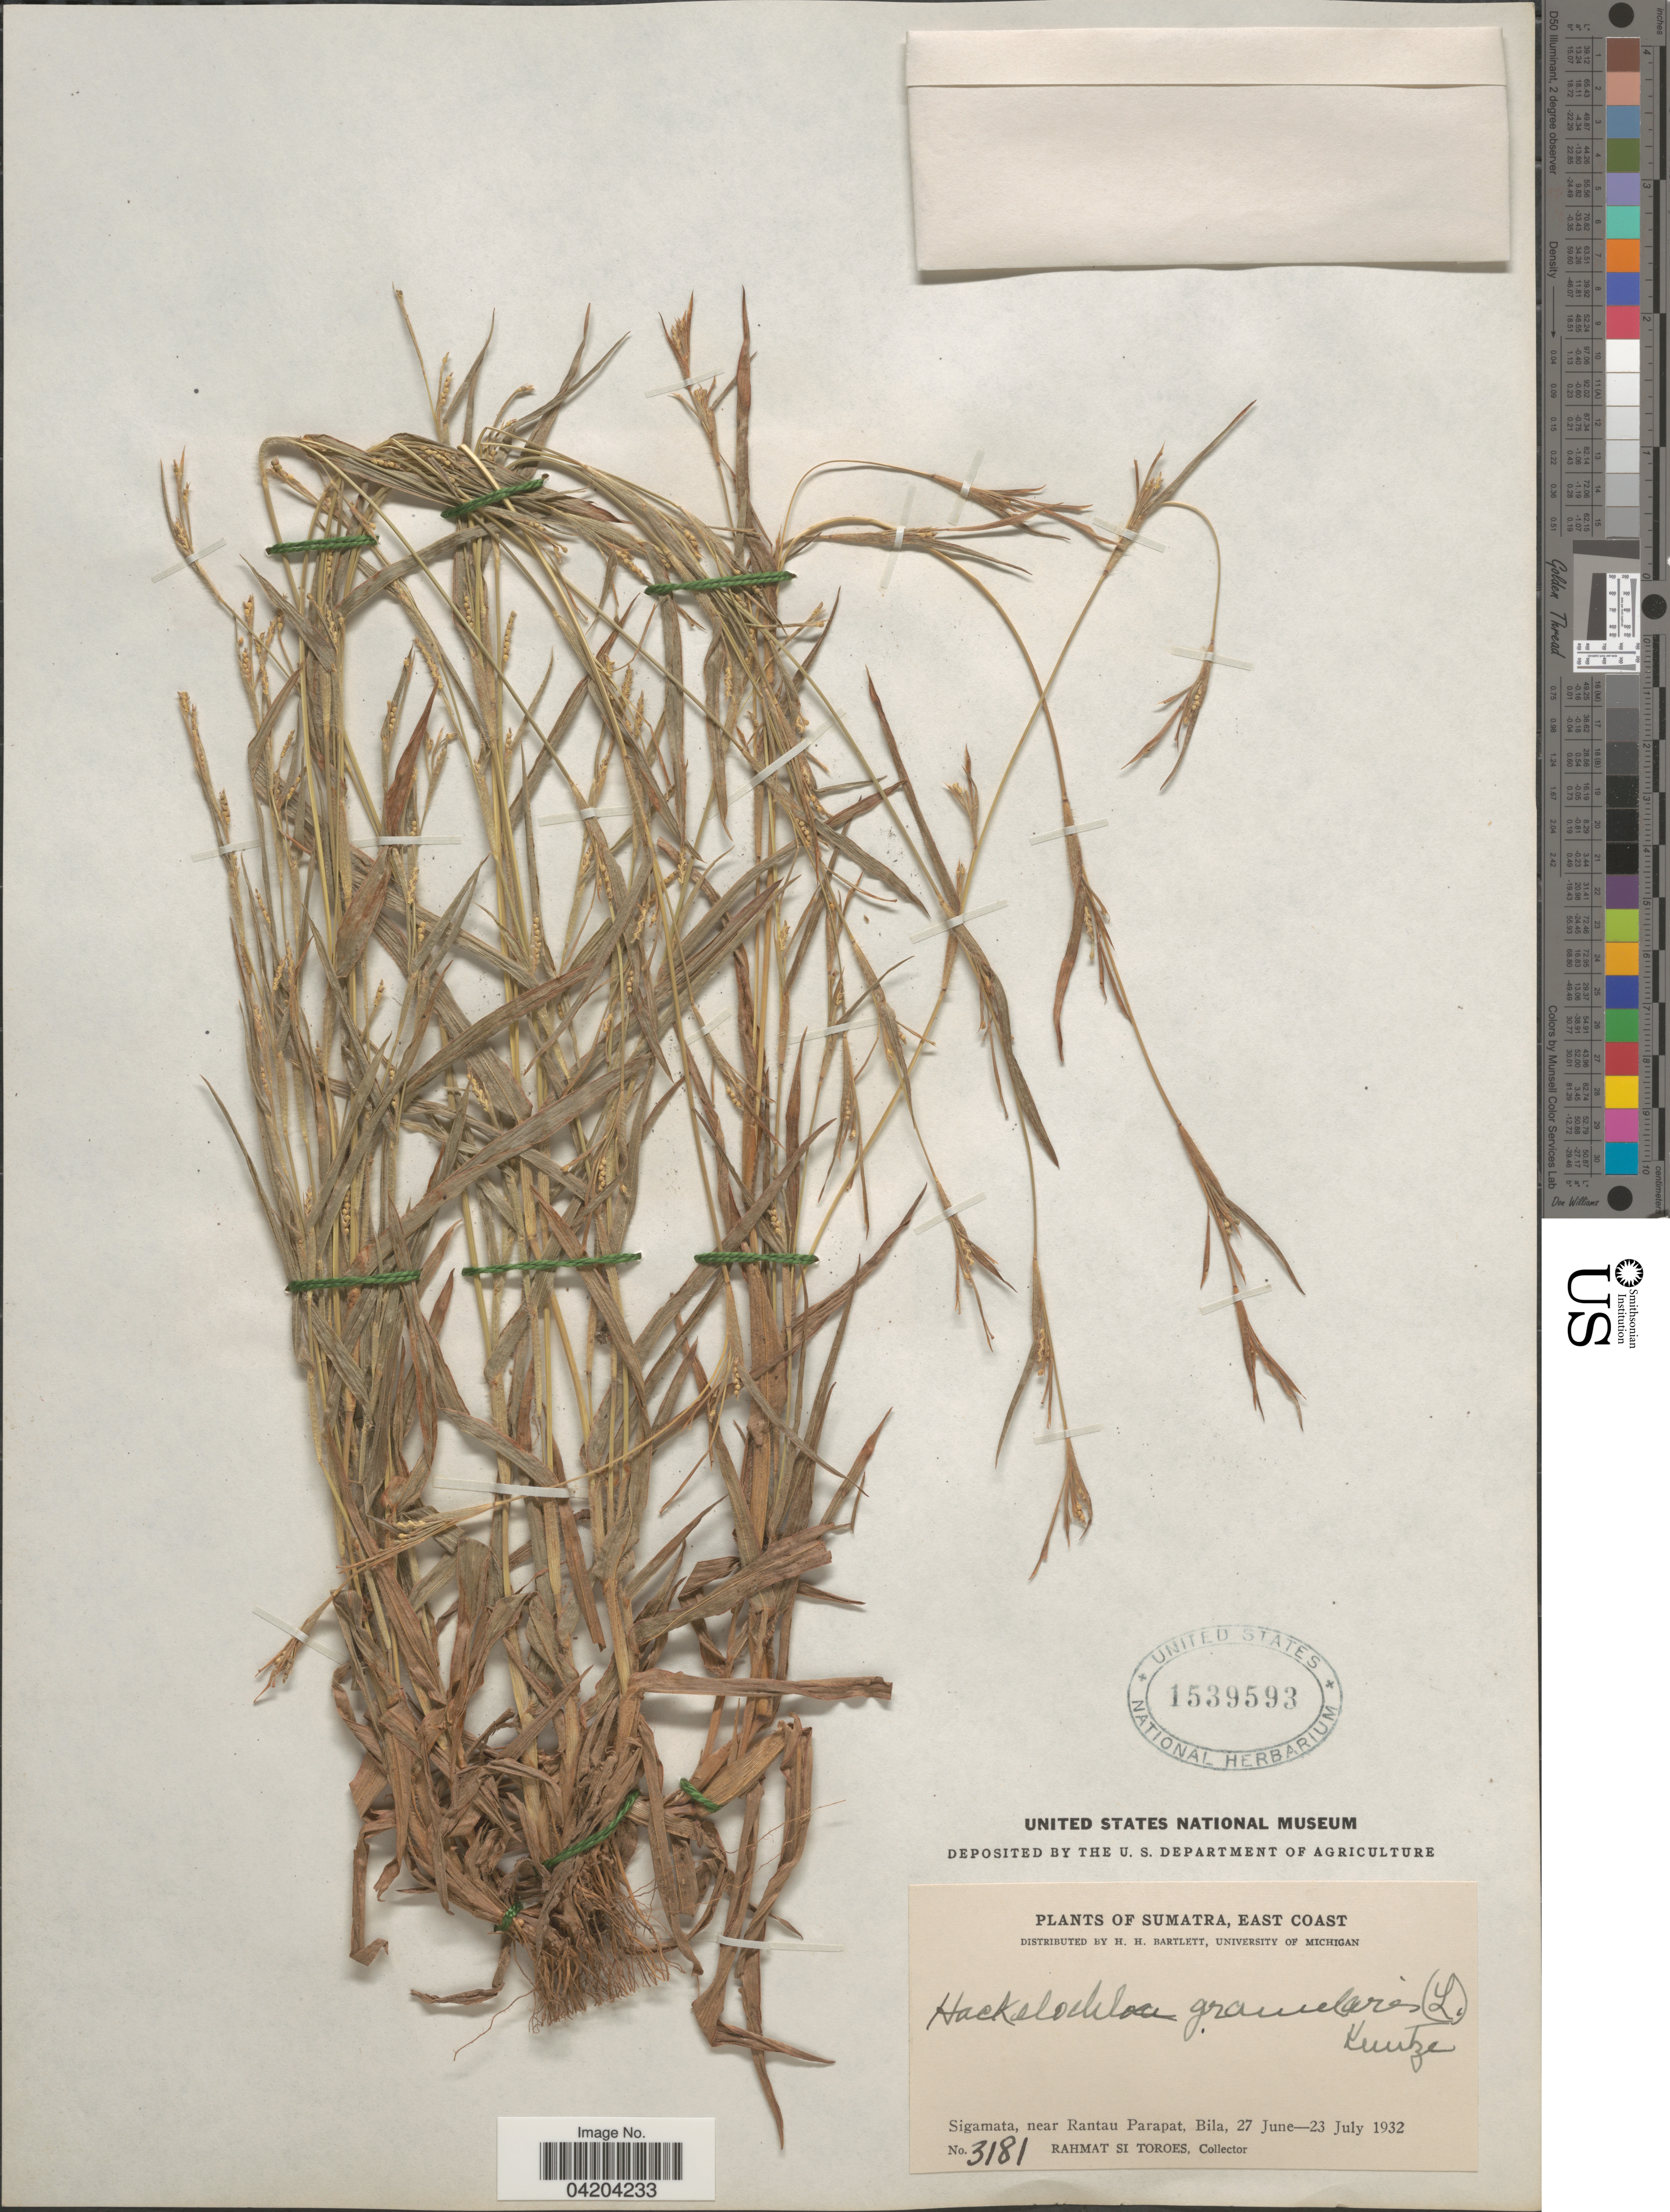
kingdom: Plantae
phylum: Tracheophyta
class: Liliopsida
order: Poales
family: Poaceae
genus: Mnesithea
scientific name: Mnesithea granularis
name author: (L.) de Koning & Sosef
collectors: Rahmat Si Boeea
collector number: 3181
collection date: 1932-06-27/1932-07-23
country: Indonesia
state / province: Sumatra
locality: East Coast. Sigamata, near Rantau Parapat, Bila.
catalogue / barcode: US 1539593